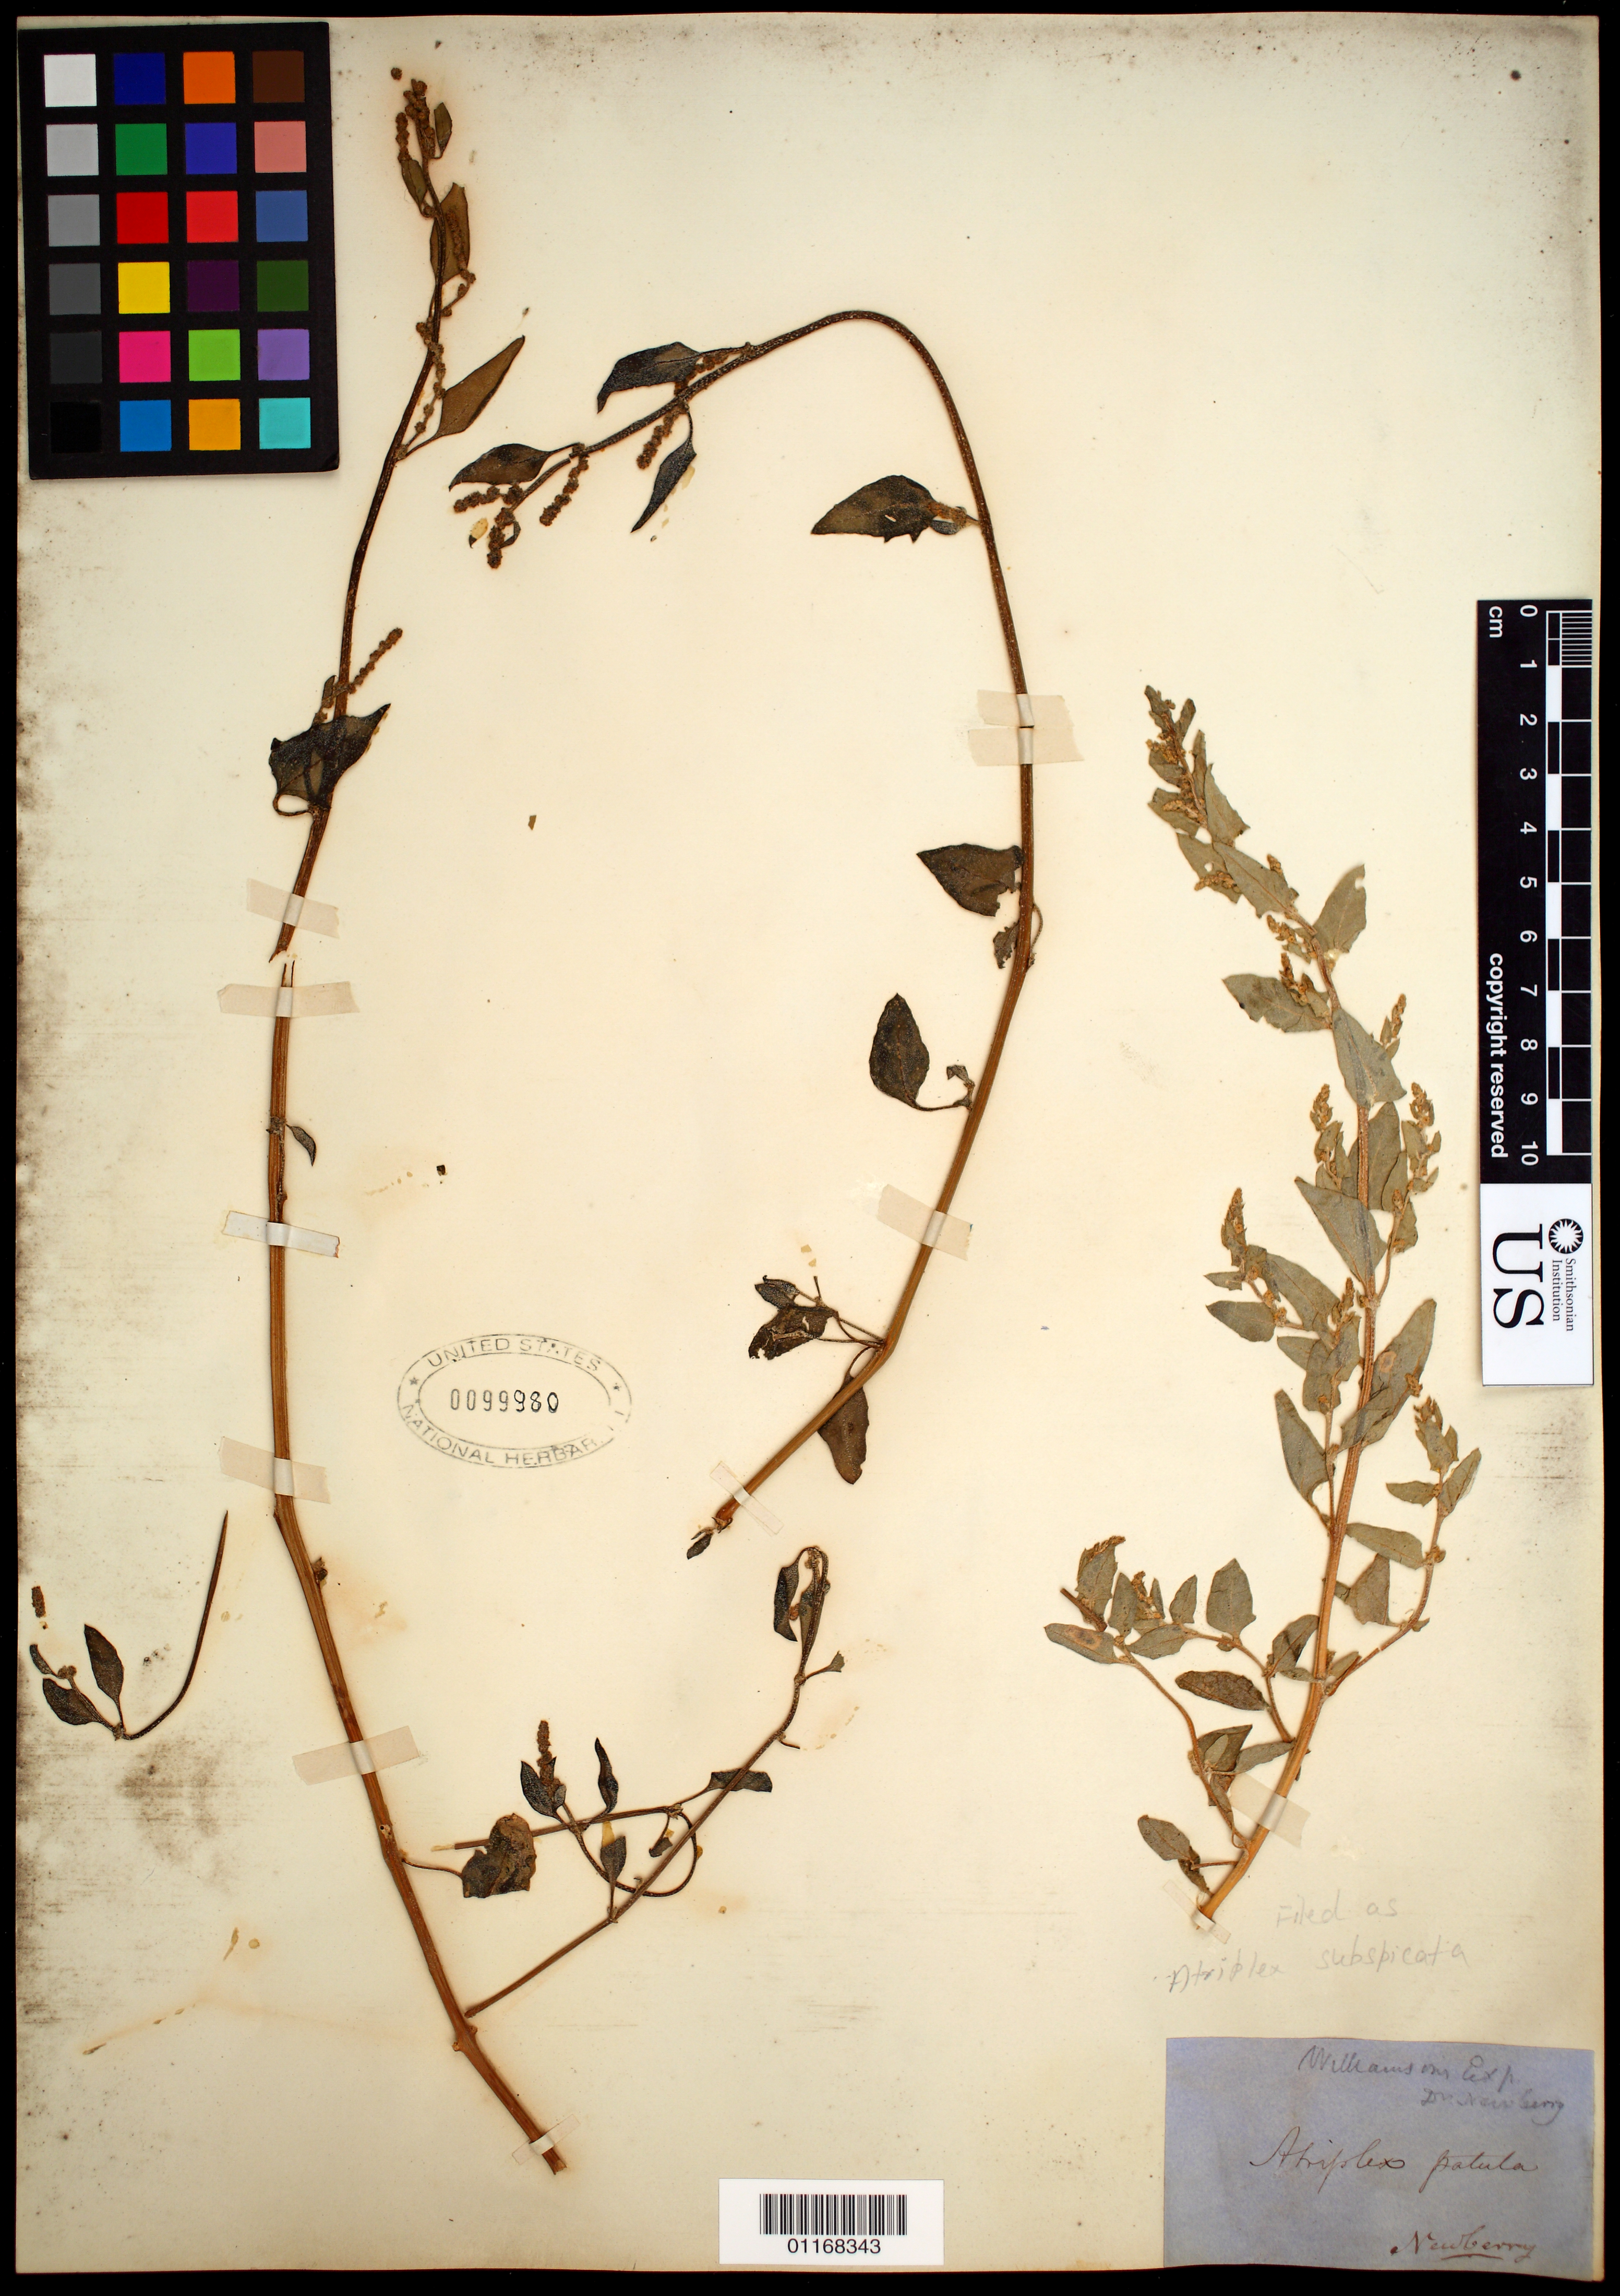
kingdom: Plantae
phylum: Tracheophyta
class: Magnoliopsida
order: Caryophyllales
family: Amaranthaceae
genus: Atriplex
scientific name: Atriplex subspicata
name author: (Nutt.) Rydb.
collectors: -. Newberry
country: United States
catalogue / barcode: US 99980